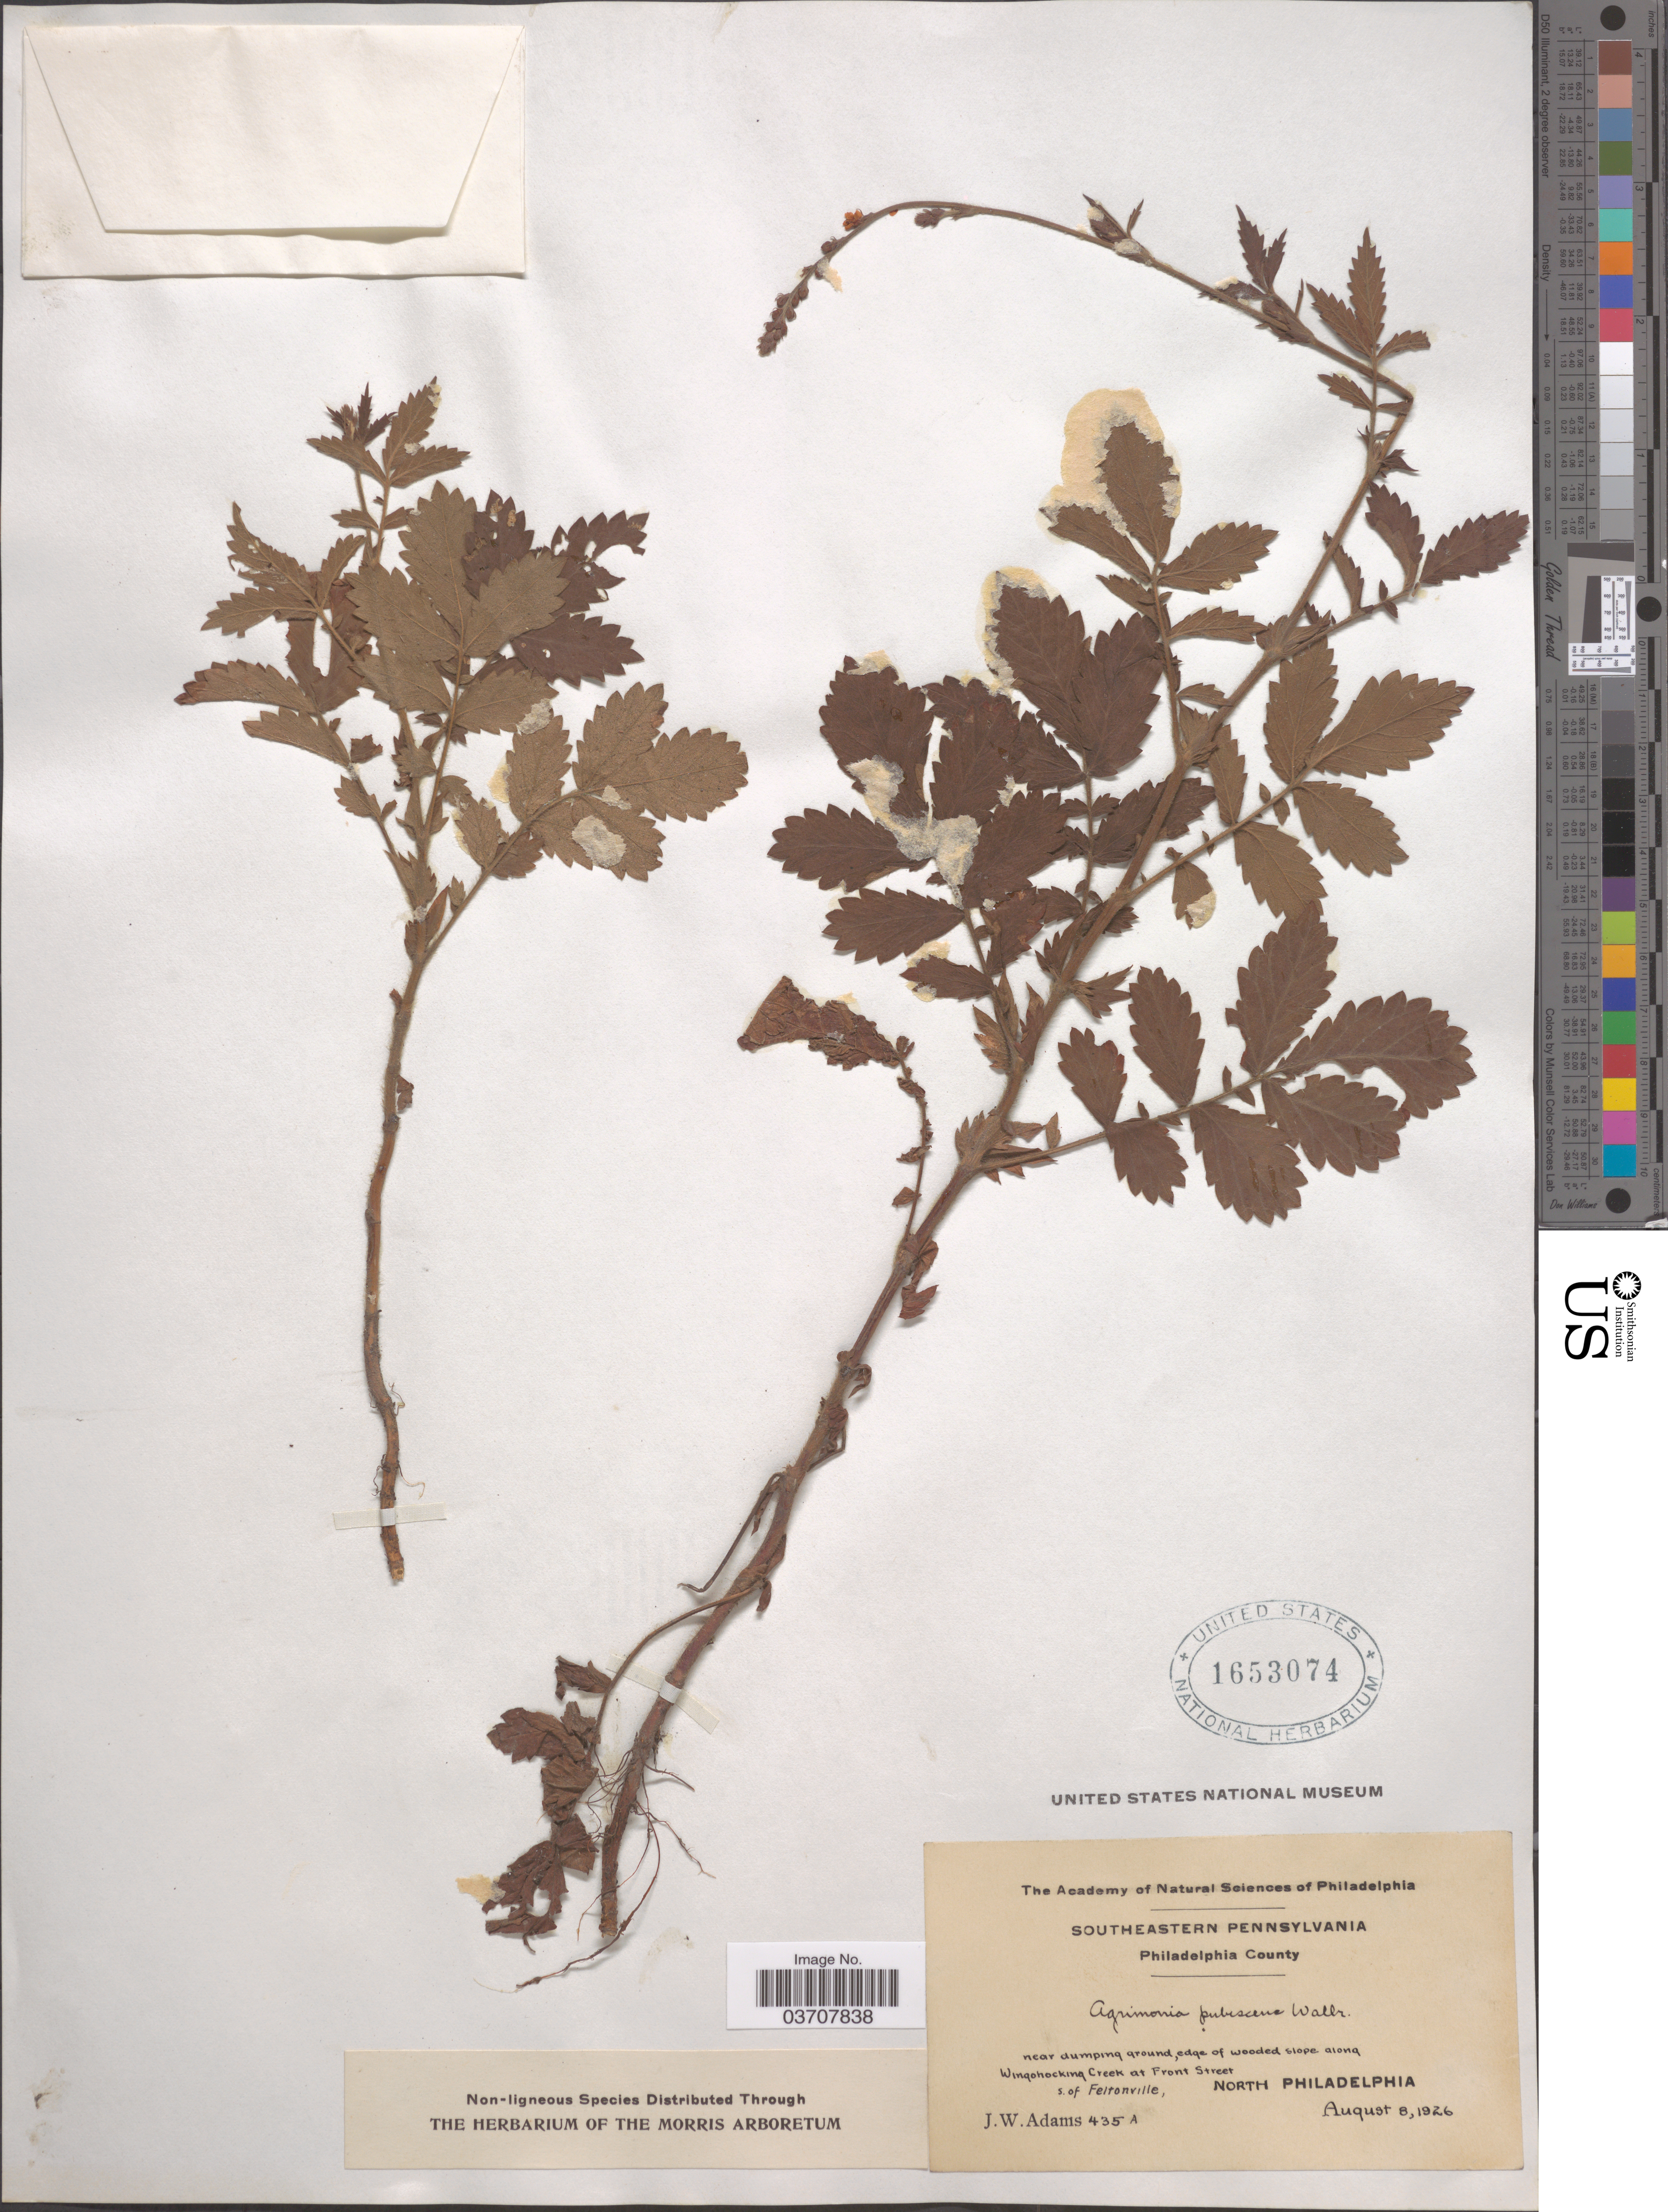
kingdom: Plantae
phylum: Tracheophyta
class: Magnoliopsida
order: Rosales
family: Rosaceae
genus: Agrimonia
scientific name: Agrimonia pubescens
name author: Wallr.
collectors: J. Adams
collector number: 435A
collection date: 1926-08-08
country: United States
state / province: Pennsylvania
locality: Southeastern Pennsylvania. Philadelphia County. Near dumping ground, edge of wooded slope along Wingohocking Creek at Front Street s. of Feltonville, North Philadelphia.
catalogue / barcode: US 1653074